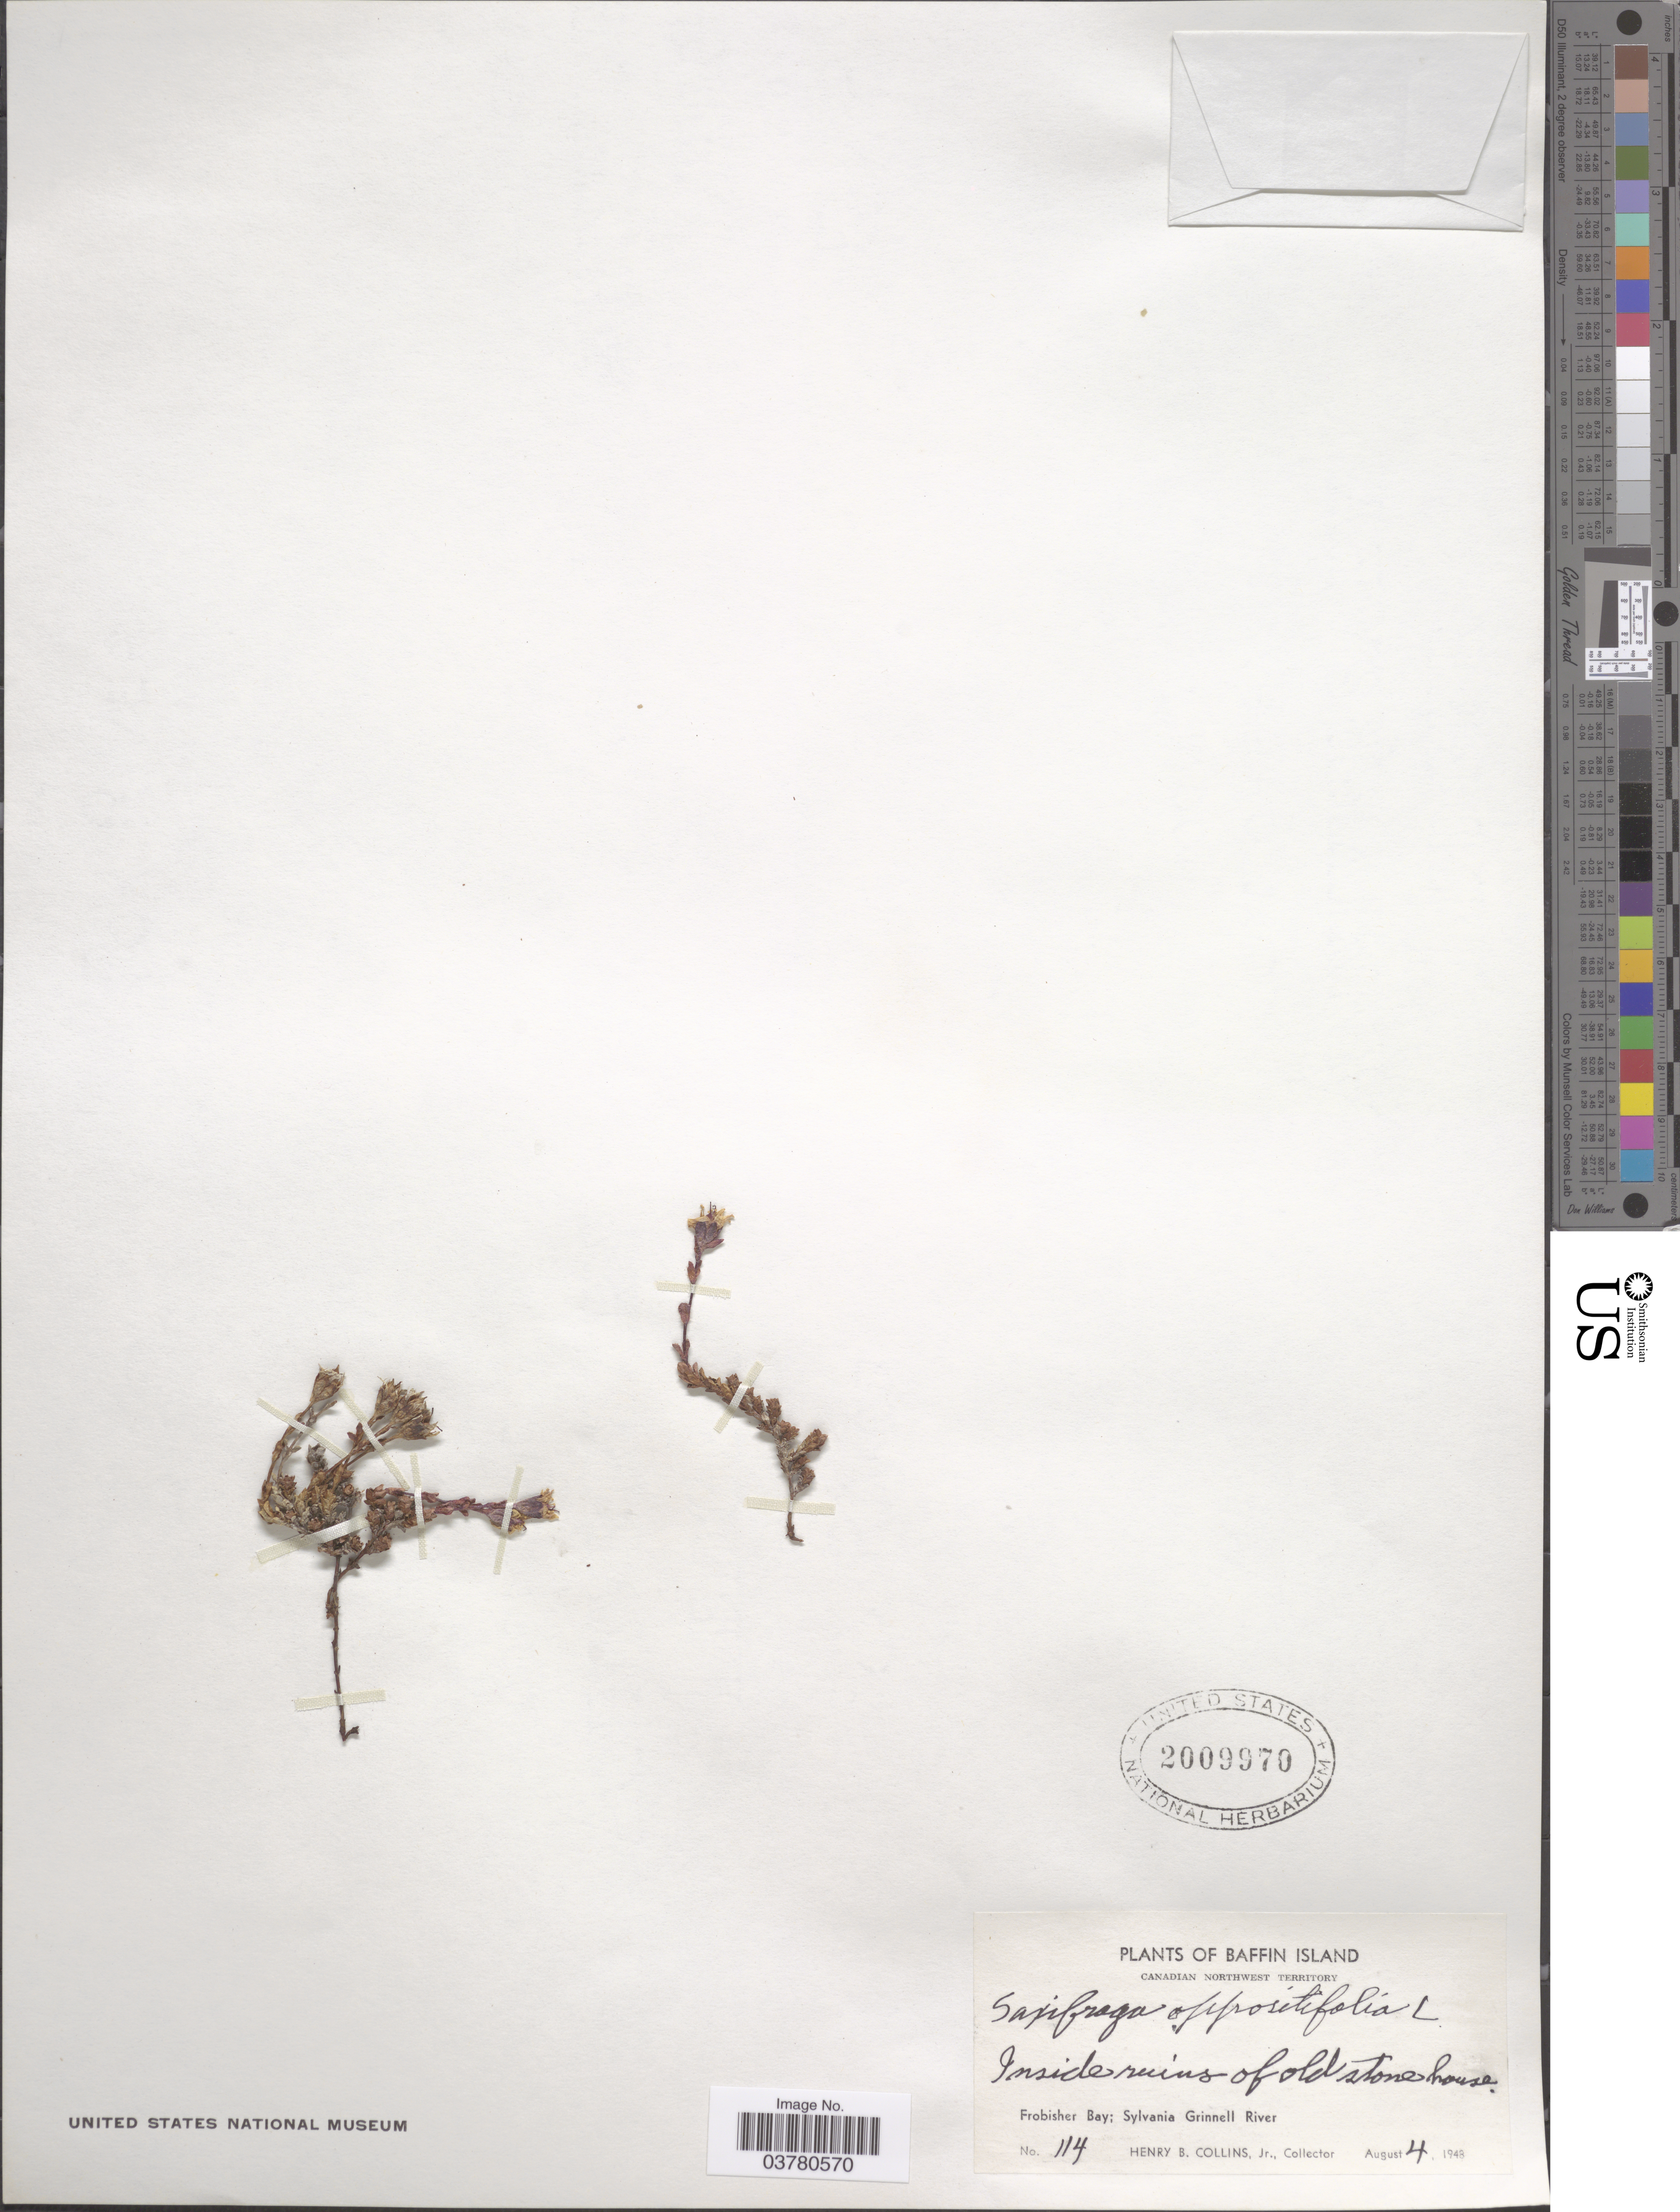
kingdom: Plantae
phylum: Tracheophyta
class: Magnoliopsida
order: Saxifragales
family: Saxifragaceae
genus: Saxifraga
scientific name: Saxifraga oppositifolia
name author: L.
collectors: H. Collins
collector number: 114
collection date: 1948-08-04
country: Canada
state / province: Nunavut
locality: Baffin Island. Canadian Northwest Territory. Inside ruins of old stone house. Frobisher Bay; Sylvania Grinnell River.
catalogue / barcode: US 2009970